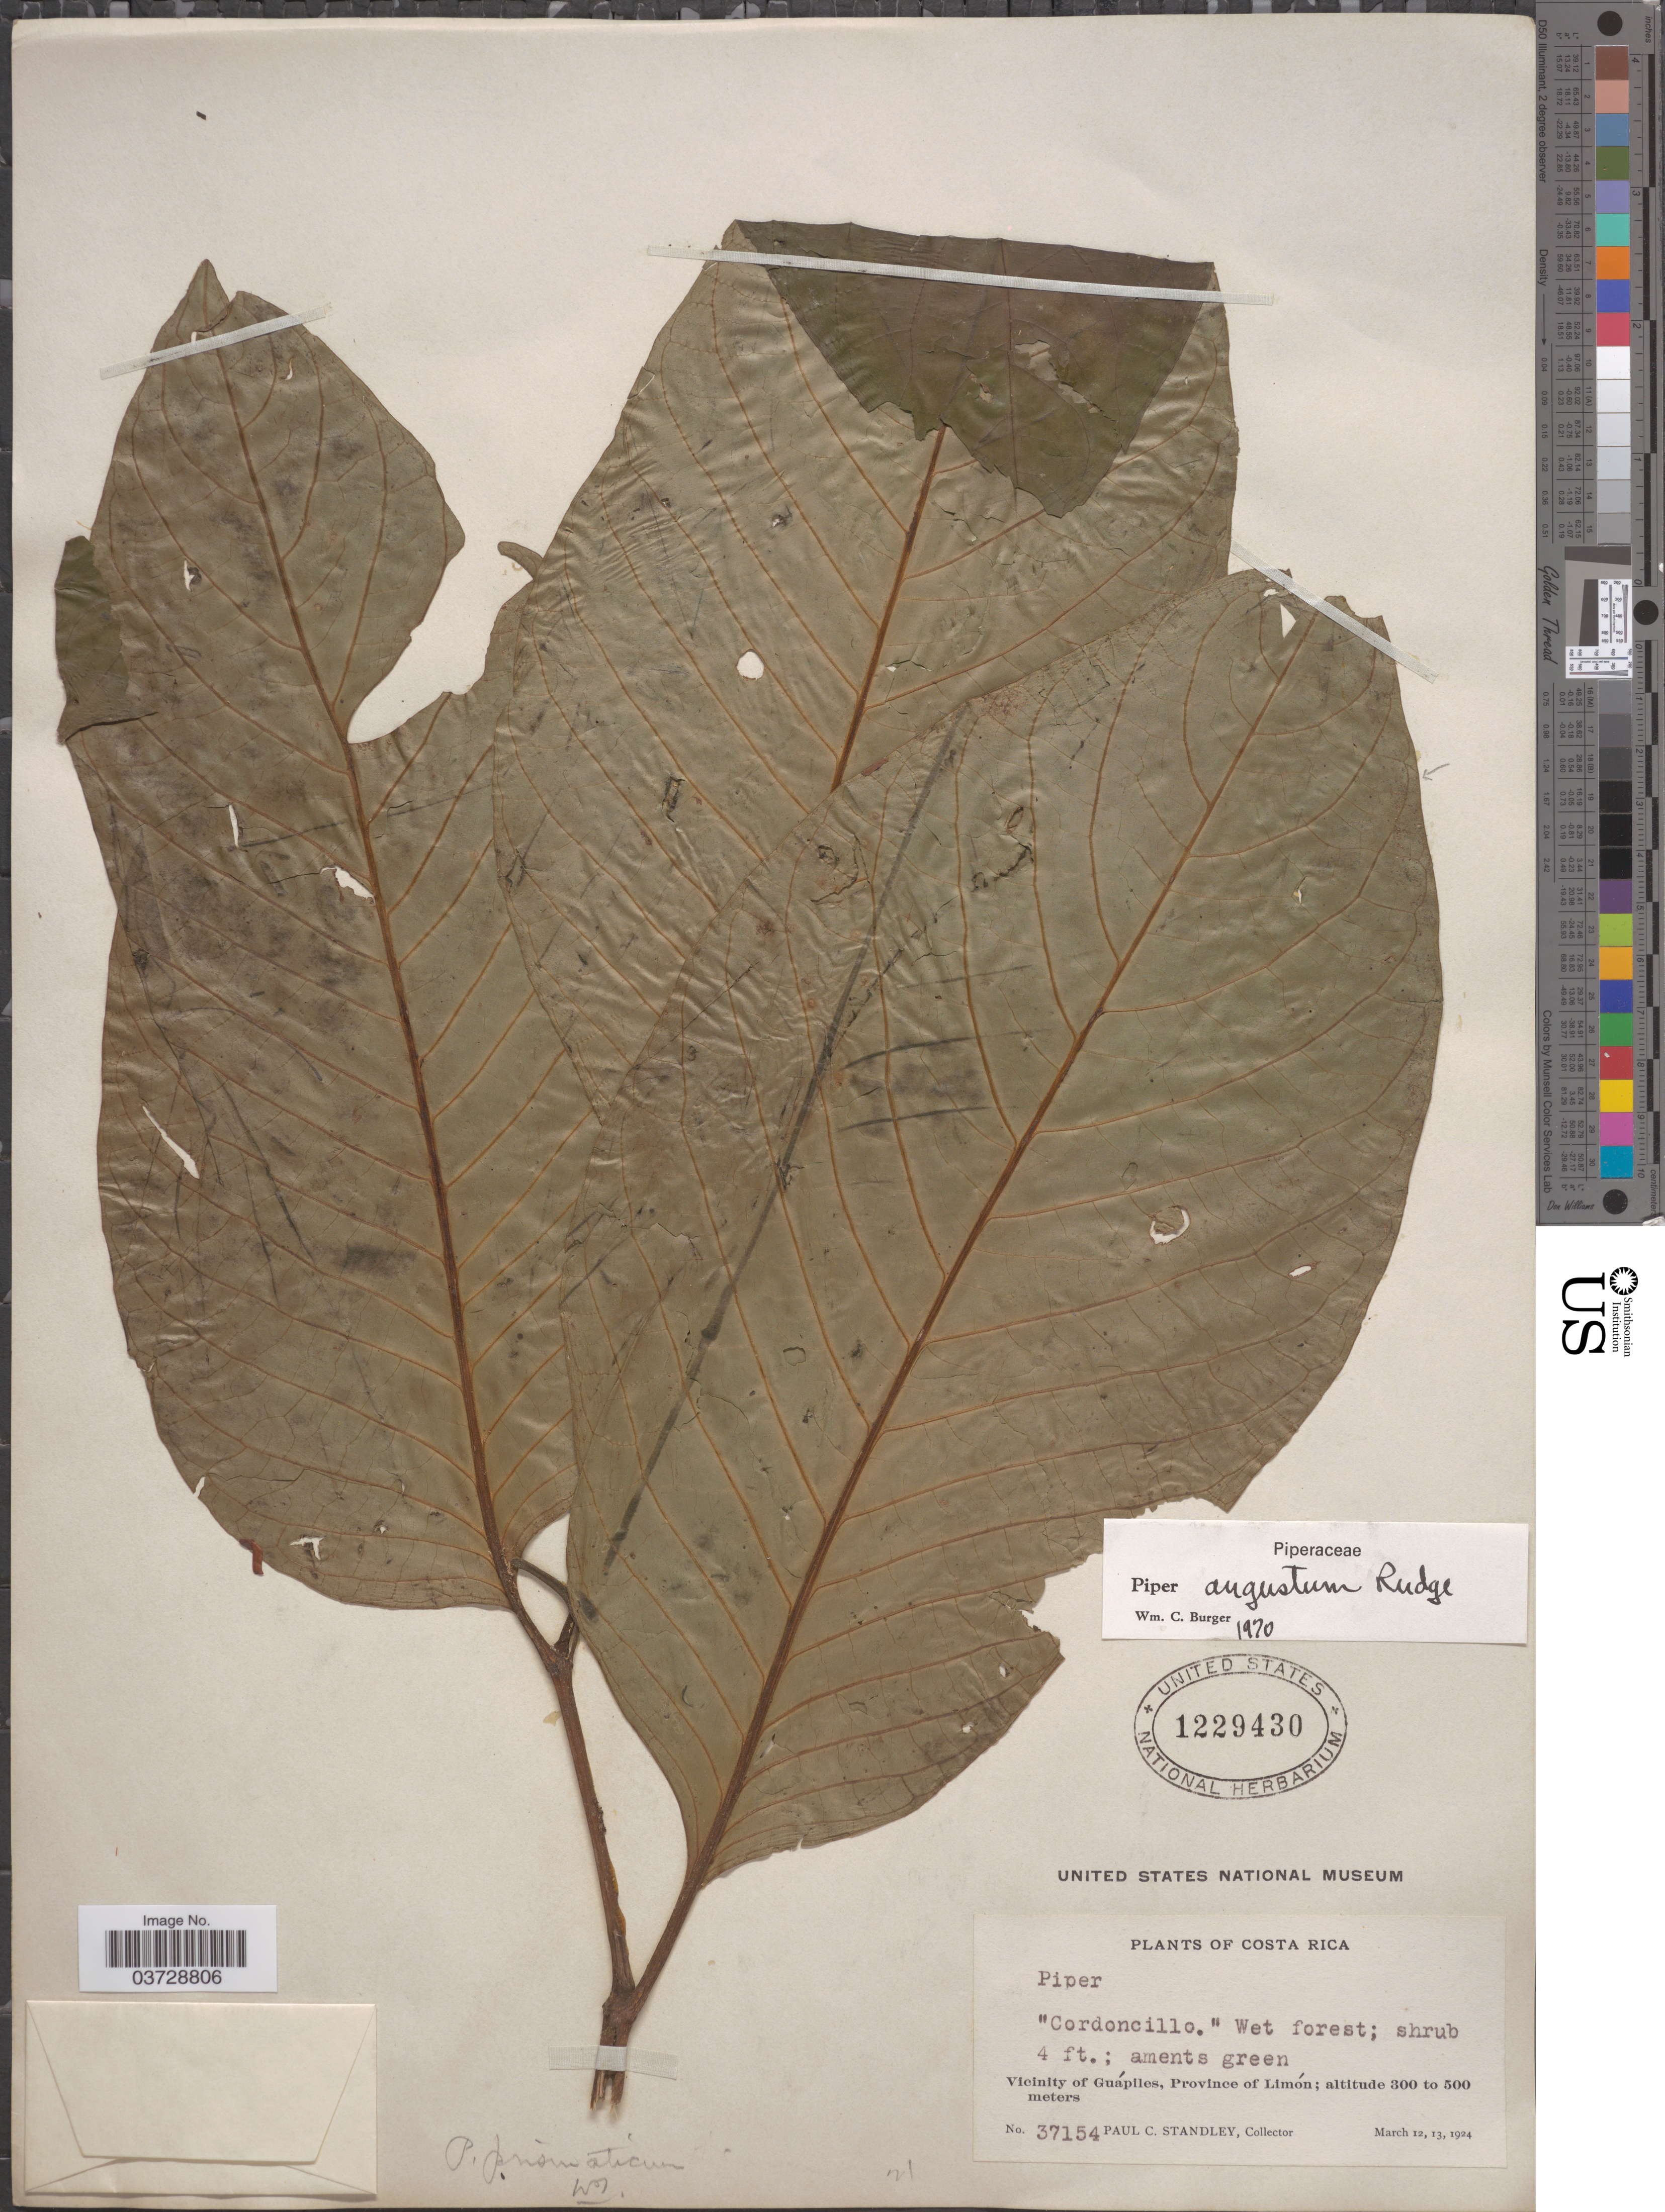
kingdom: Plantae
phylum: Tracheophyta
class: Magnoliopsida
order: Piperales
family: Piperaceae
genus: Piper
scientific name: Piper augustum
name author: Rudge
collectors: P. C. Standley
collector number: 37154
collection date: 1924-03-12/1924-03-13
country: Costa Rica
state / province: Limón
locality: Vicinity of Guápiles.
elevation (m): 300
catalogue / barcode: US 1229430